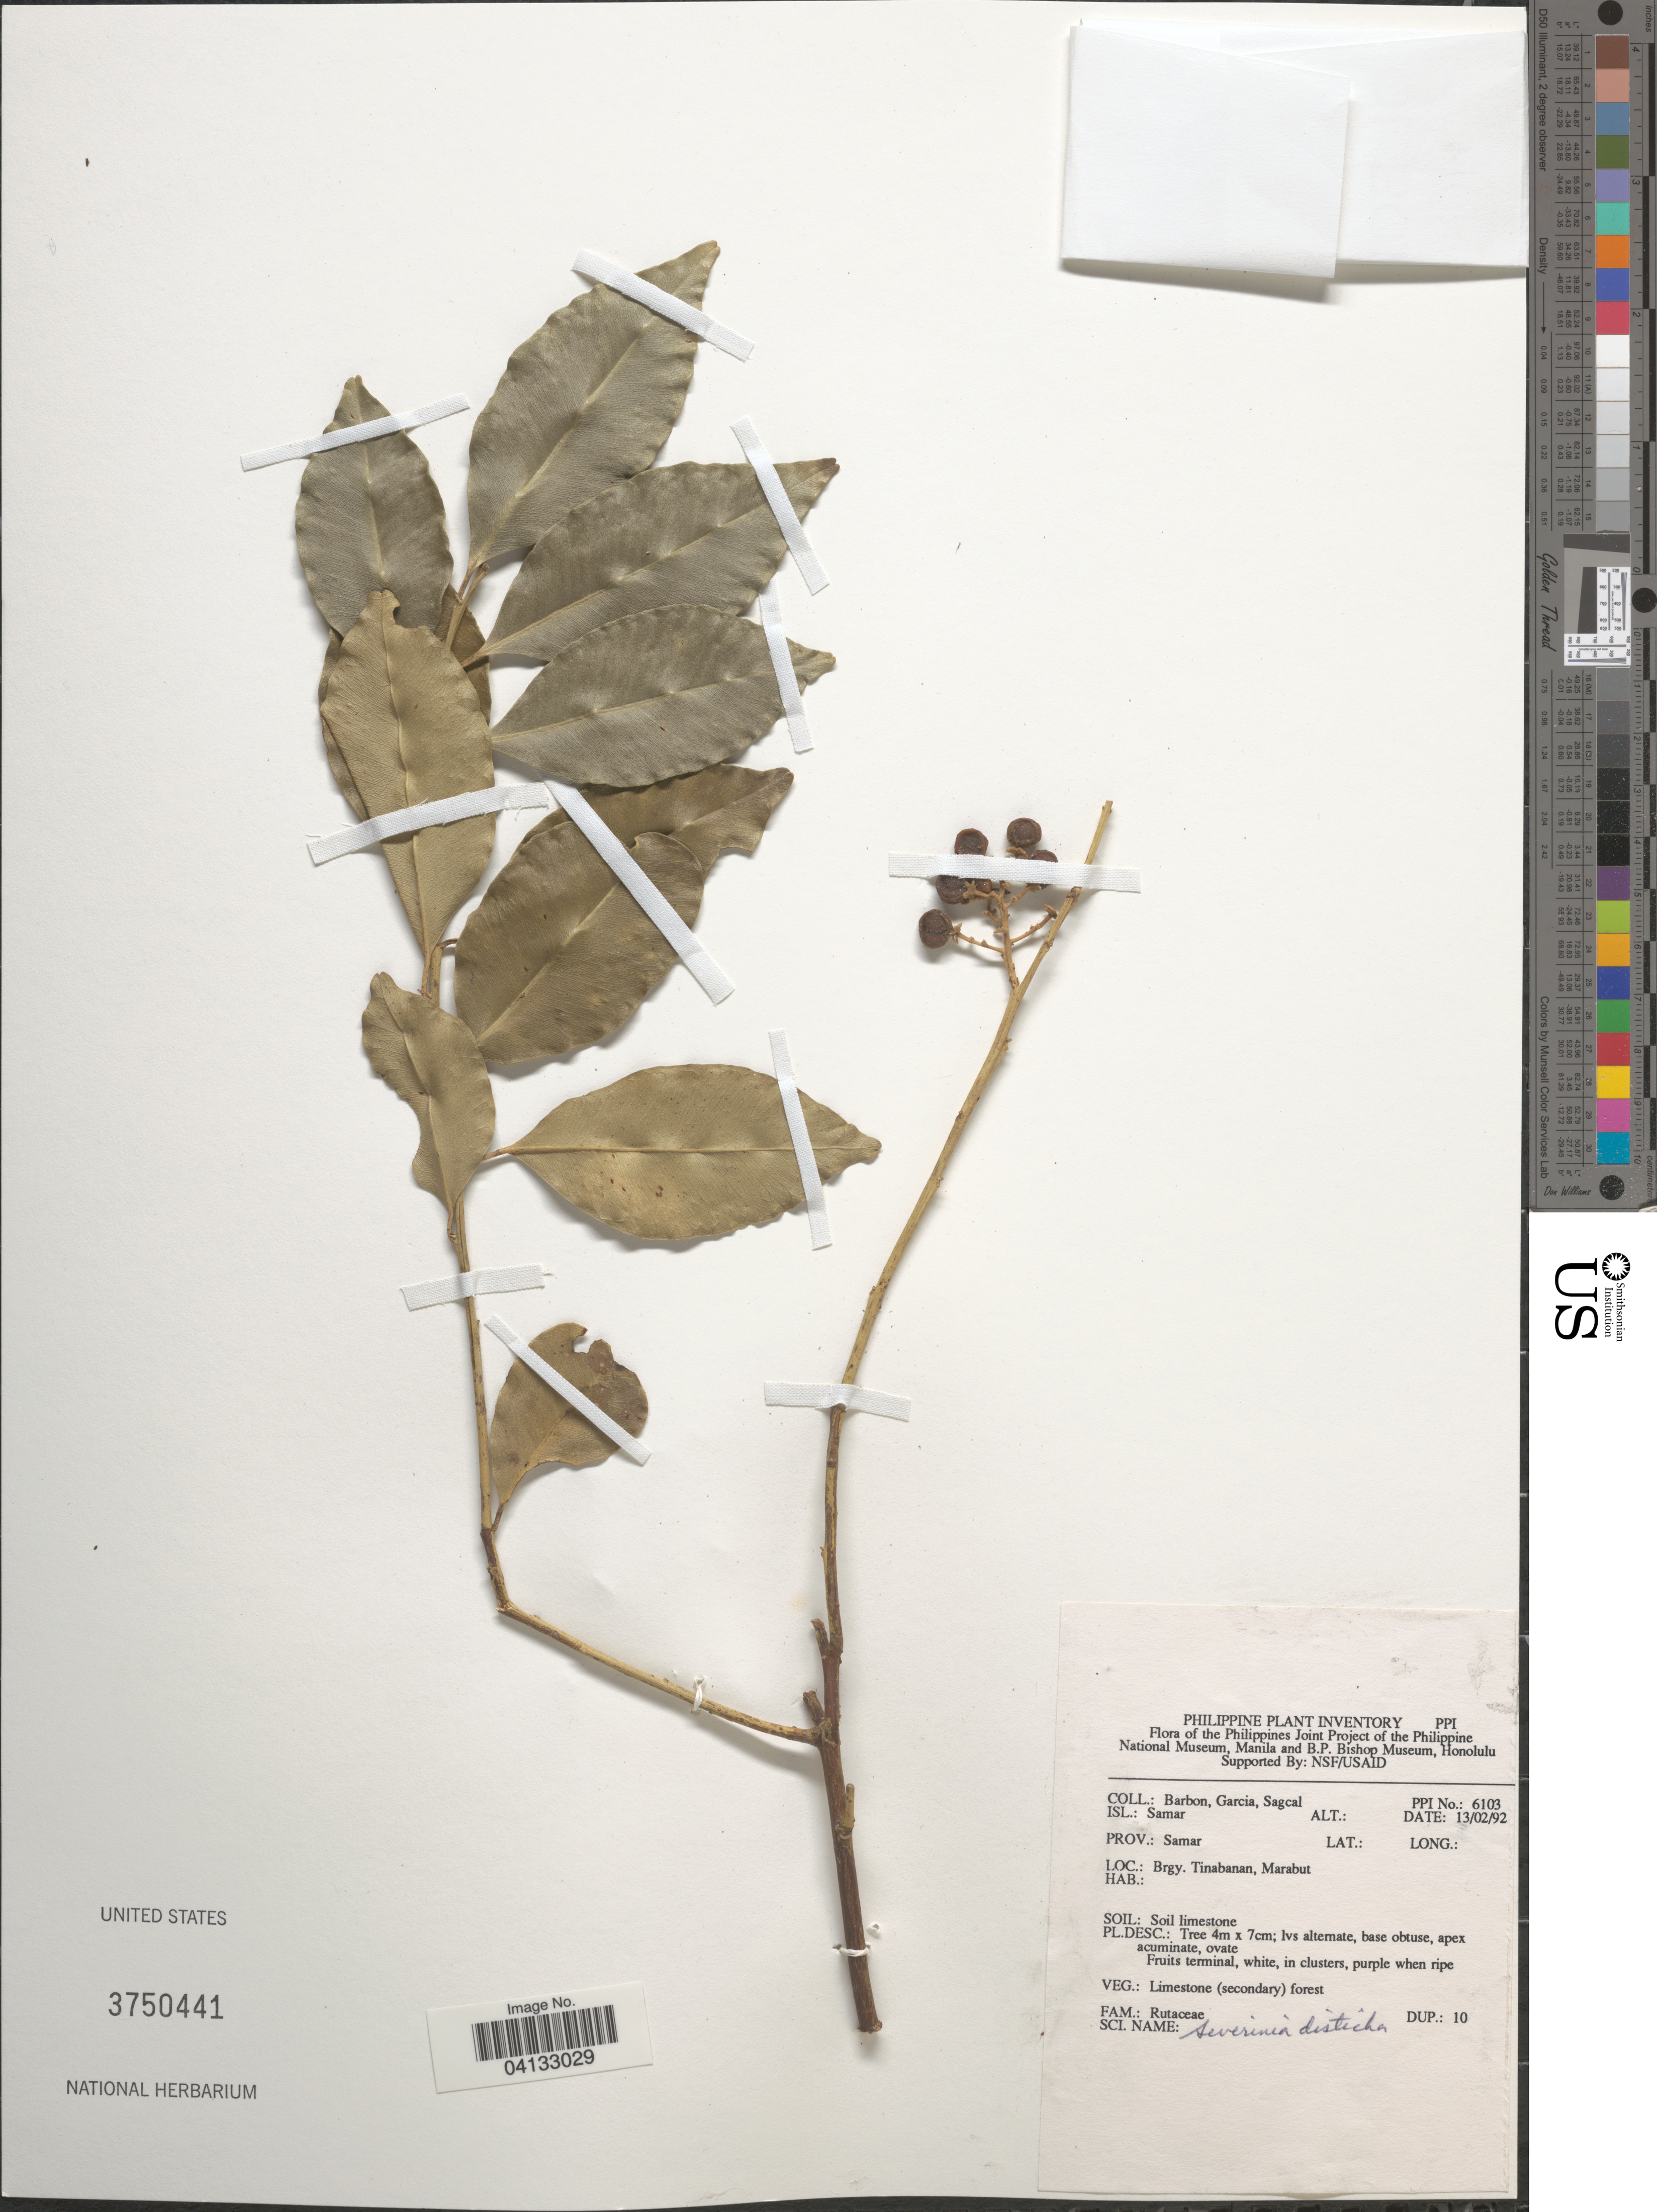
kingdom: Plantae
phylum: Tracheophyta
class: Magnoliopsida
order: Sapindales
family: Rutaceae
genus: Atalantia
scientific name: Atalantia racemosa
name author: Wight ex Hook.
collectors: Barbon, H. Garcia & E. Sagcal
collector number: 6103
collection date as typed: Transcribed d/m/y: 13/2/92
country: Philippines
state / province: Eastern Visayas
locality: Isl.: Samar. Prov.: Samar. Brgy, Tinabanan, Marabut.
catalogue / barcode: US 3750441